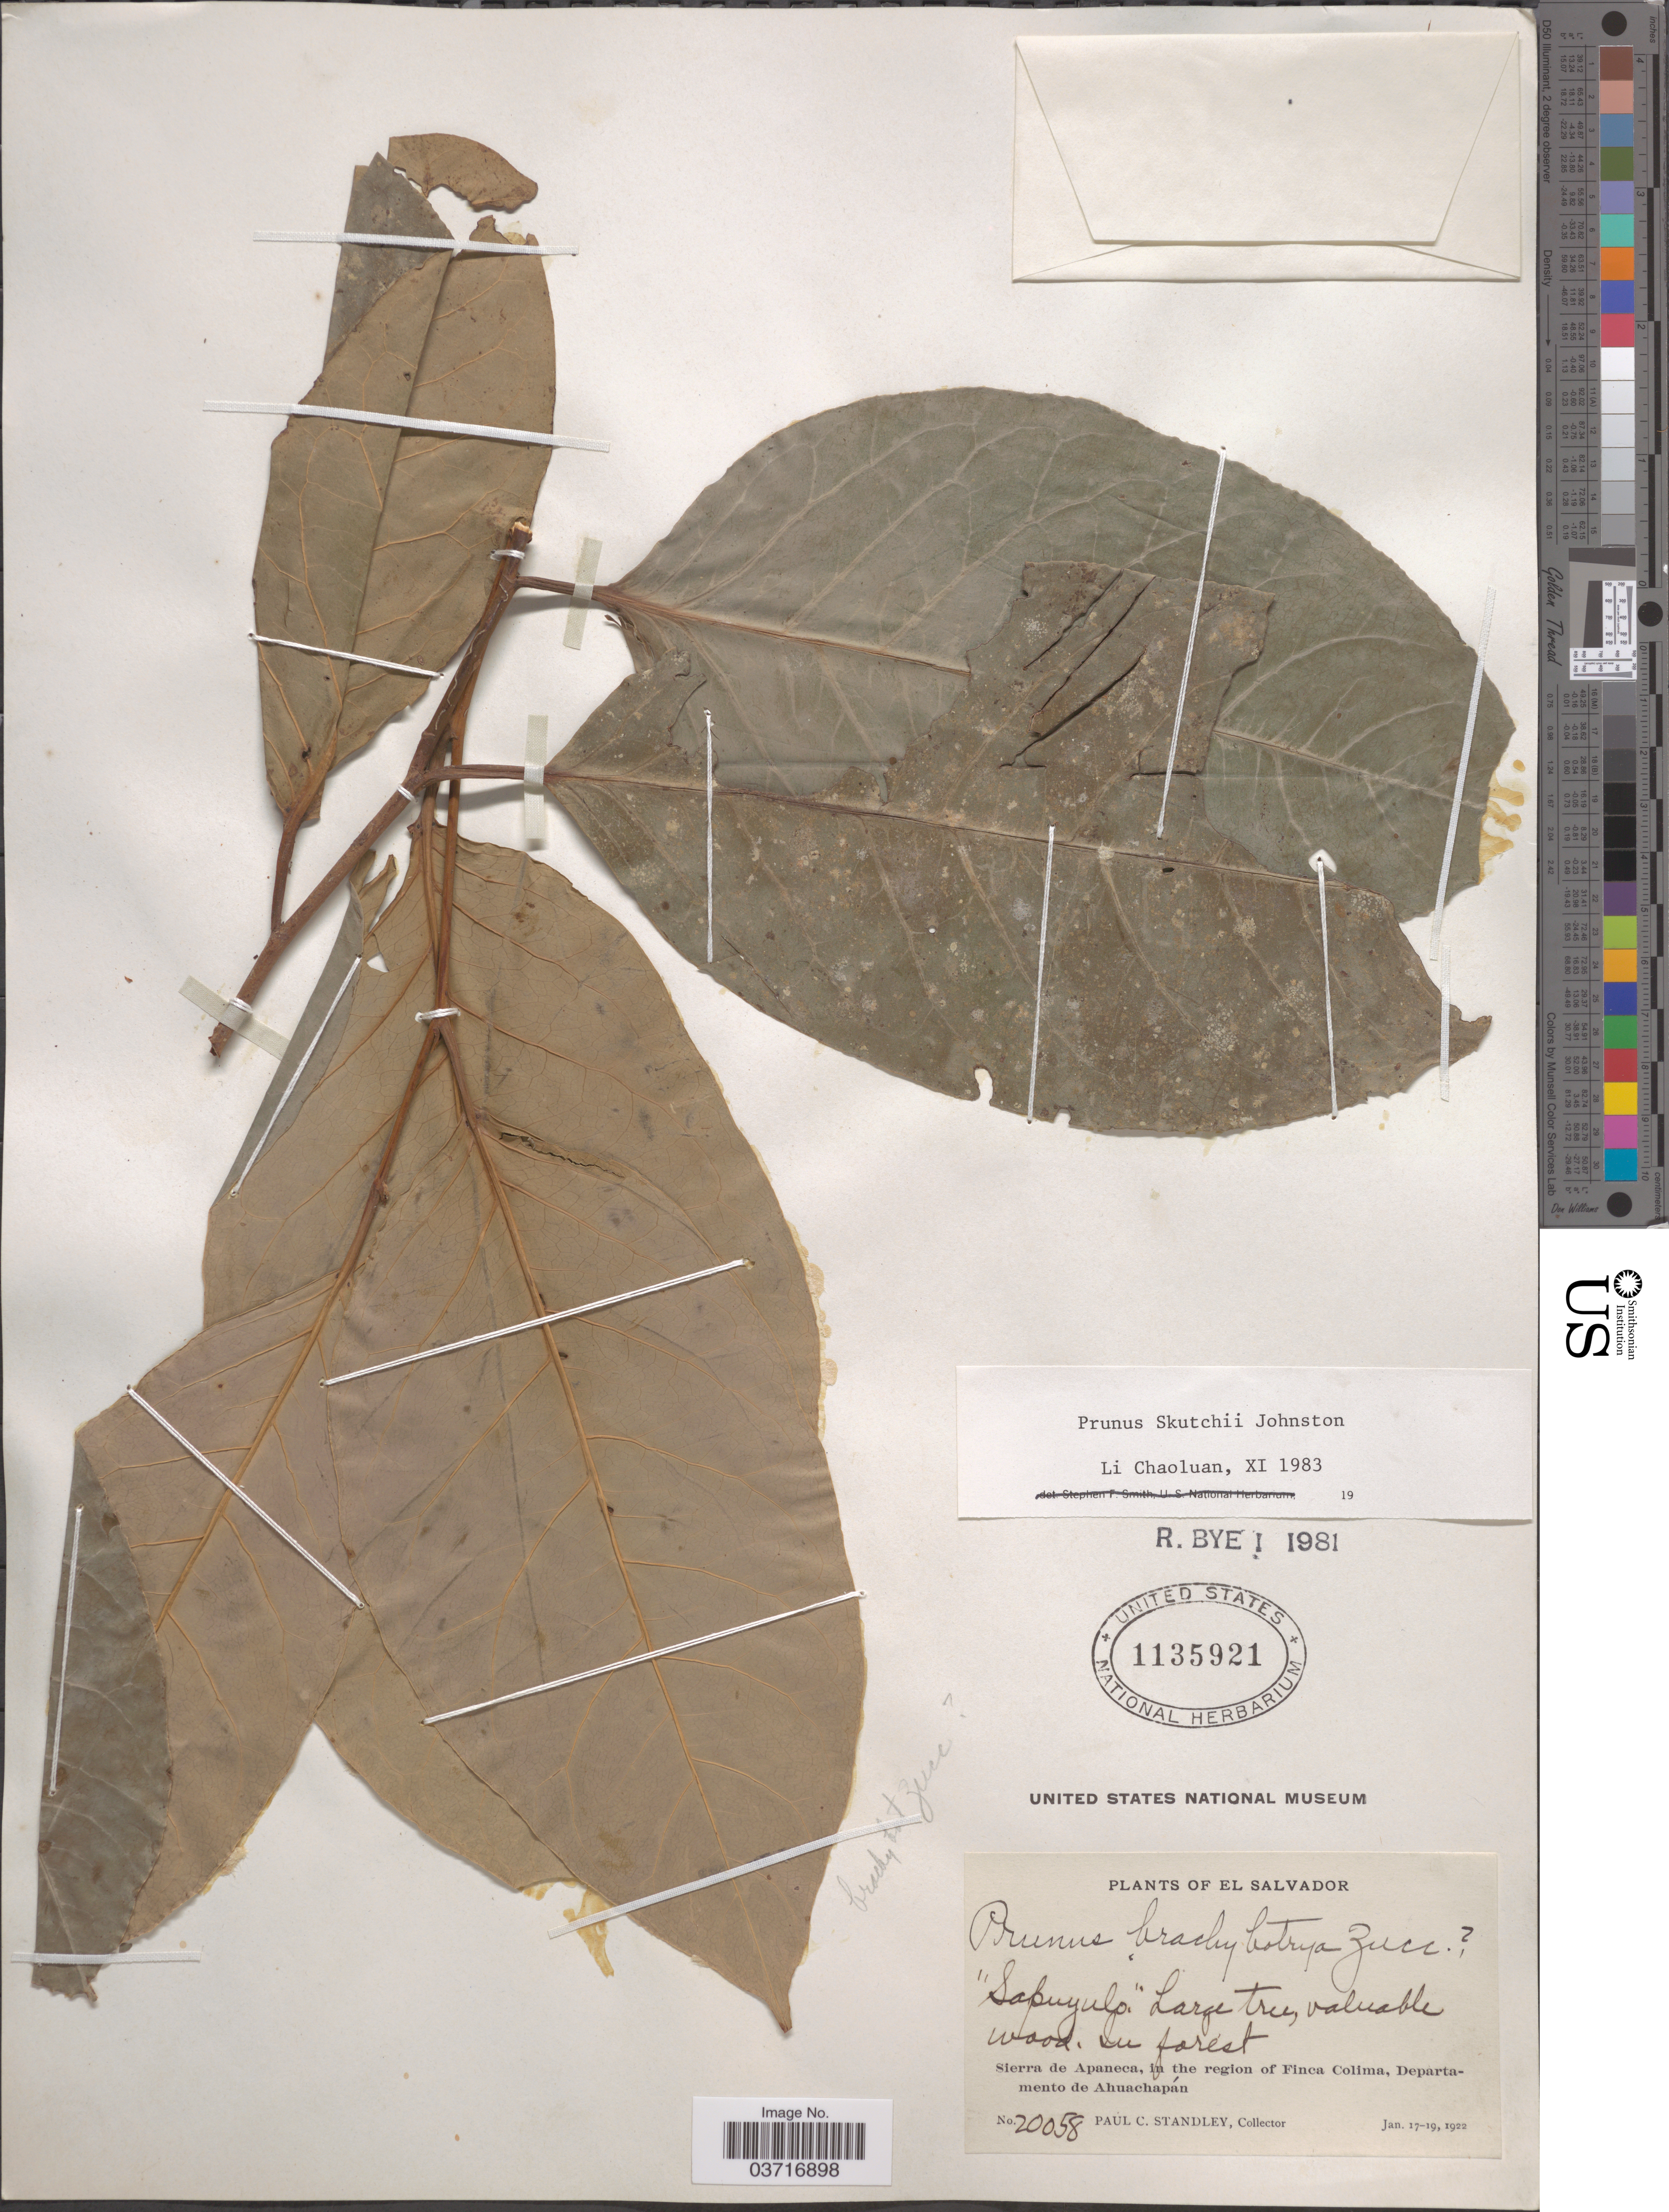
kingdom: Plantae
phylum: Tracheophyta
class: Magnoliopsida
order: Rosales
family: Rosaceae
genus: Prunus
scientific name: Prunus occidentalis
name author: Sw.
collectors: P. C. Standley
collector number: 20058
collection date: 1922-01-17/1922-01-19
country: El Salvador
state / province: Ahuachapan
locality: Sierra de Apaneca, in the region of Finca Colima, Departamento de Ahuachapán.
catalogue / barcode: US 1135921